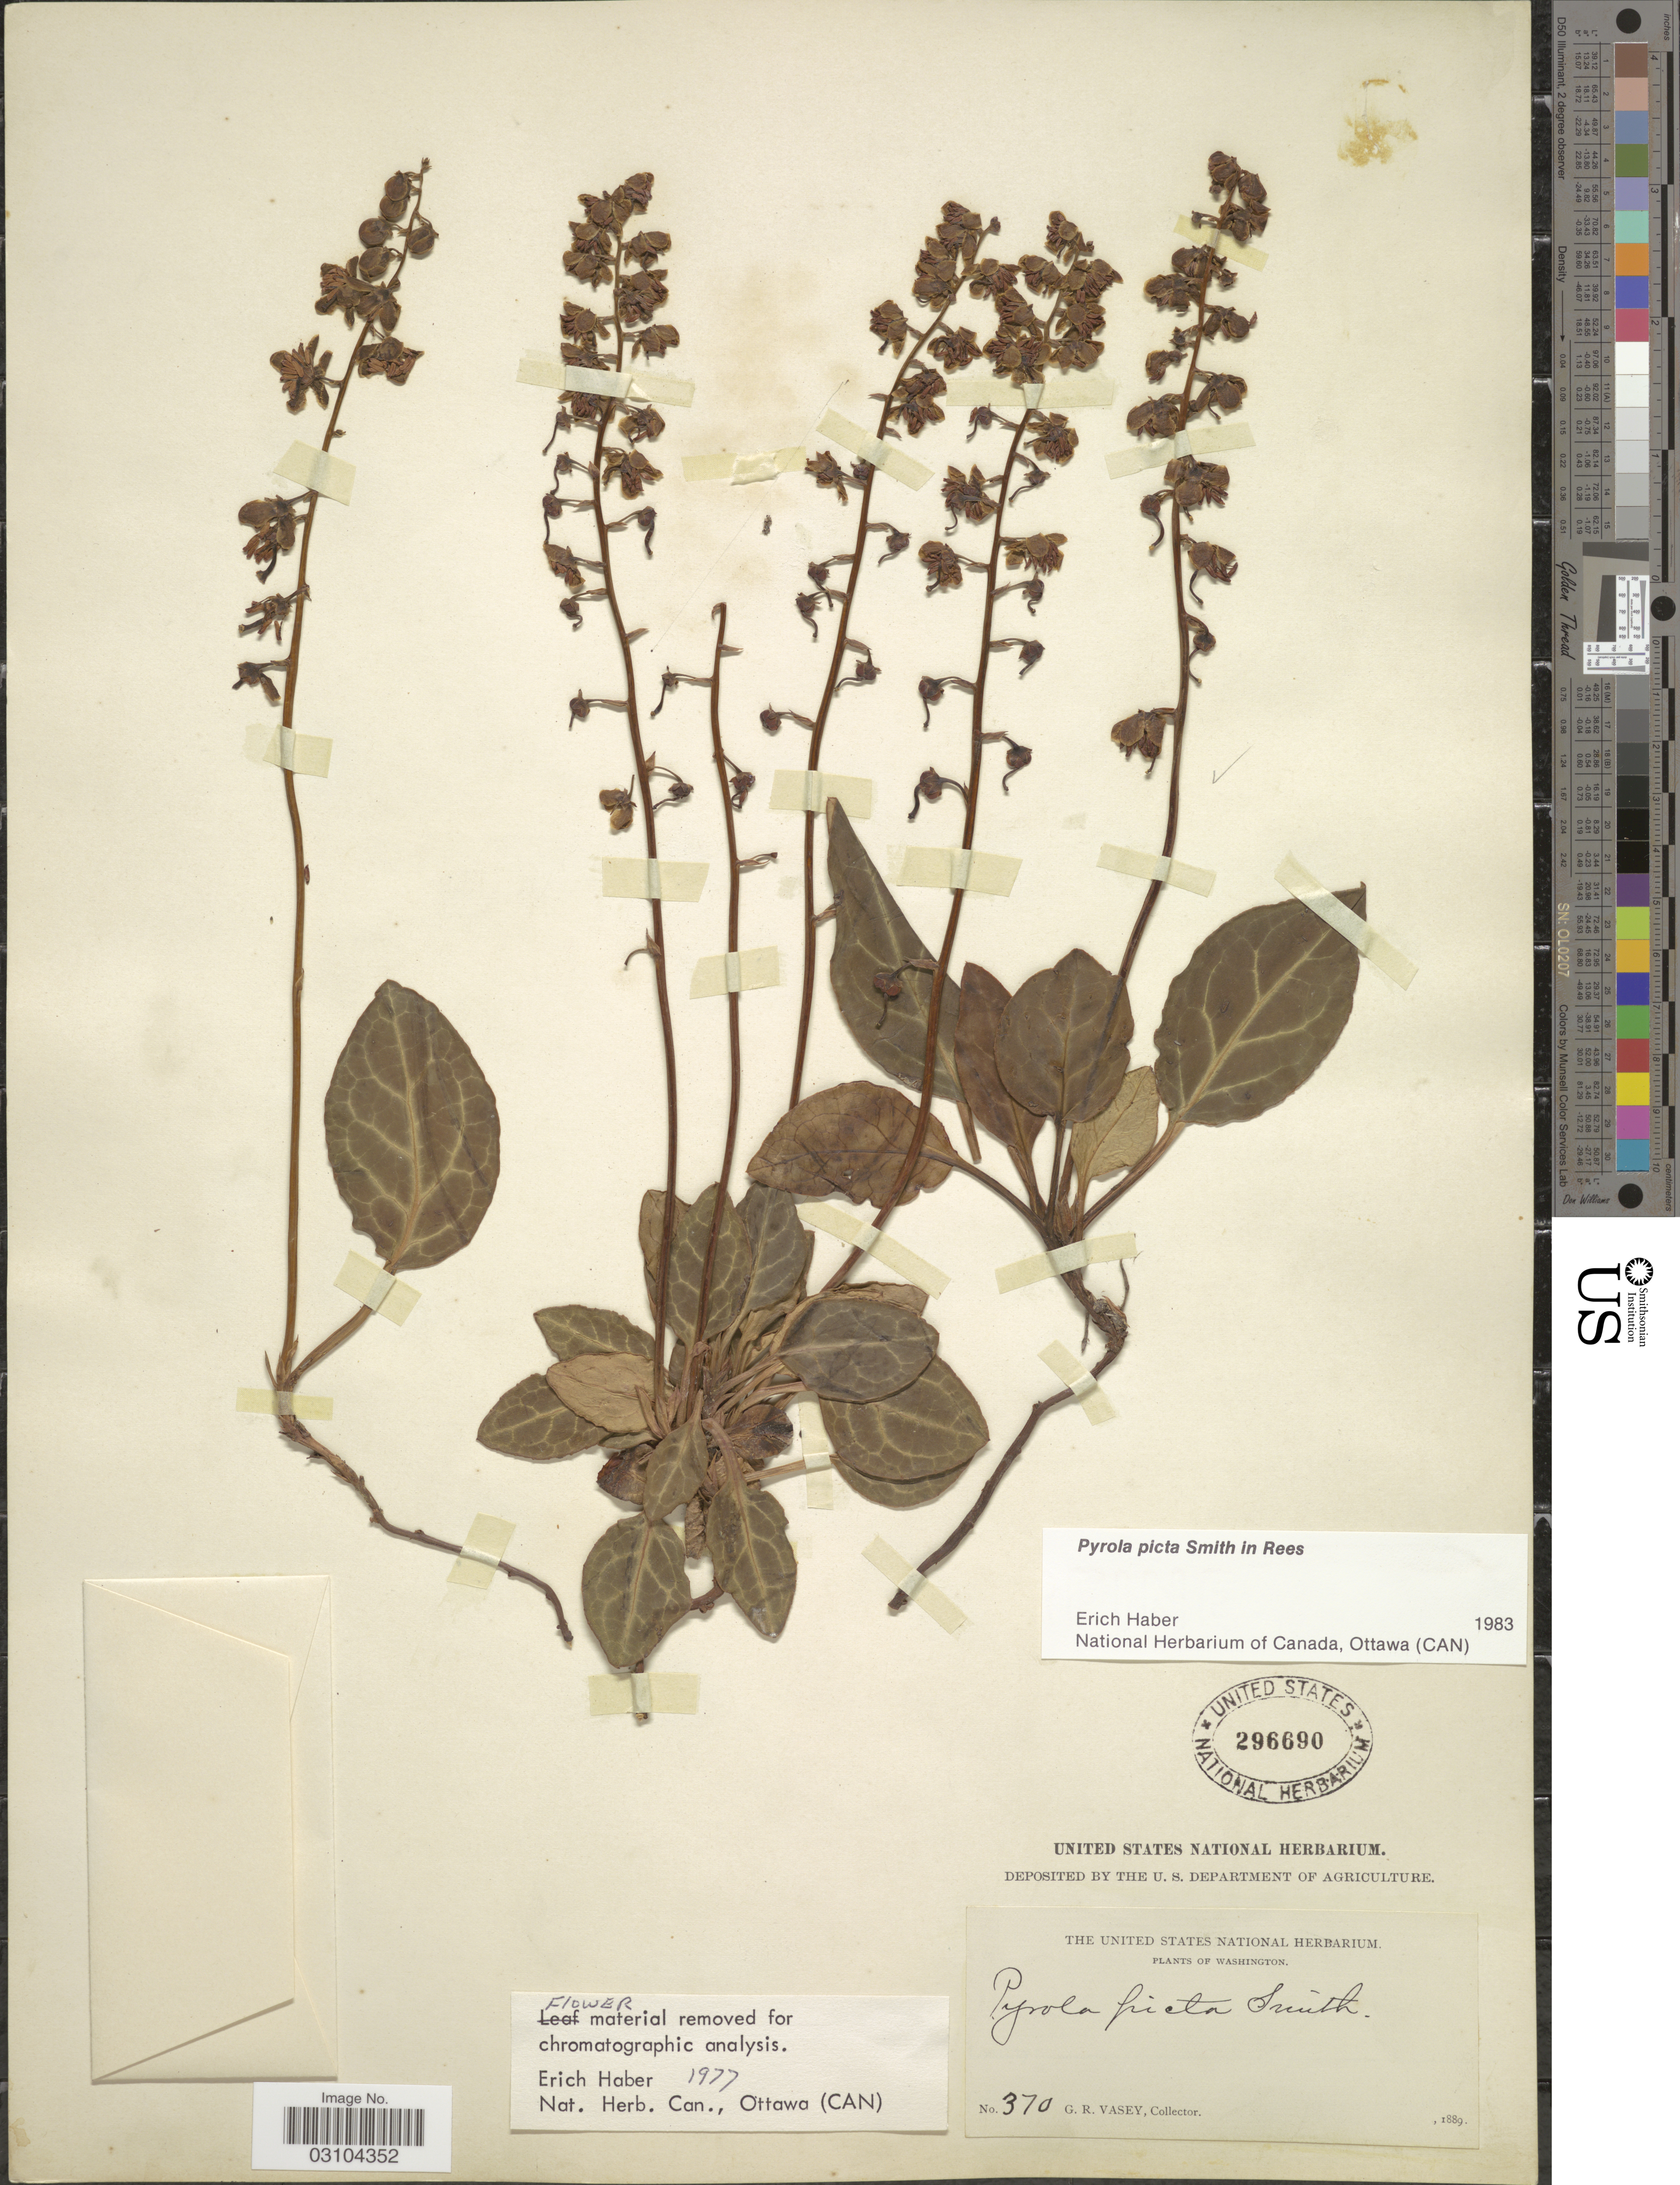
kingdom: Plantae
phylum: Tracheophyta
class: Magnoliopsida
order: Ericales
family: Ericaceae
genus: Pyrola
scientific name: Pyrola picta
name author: Sm. in Rees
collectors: G. R. Vasey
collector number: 370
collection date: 1889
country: United States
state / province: Washington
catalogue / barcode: US 296690